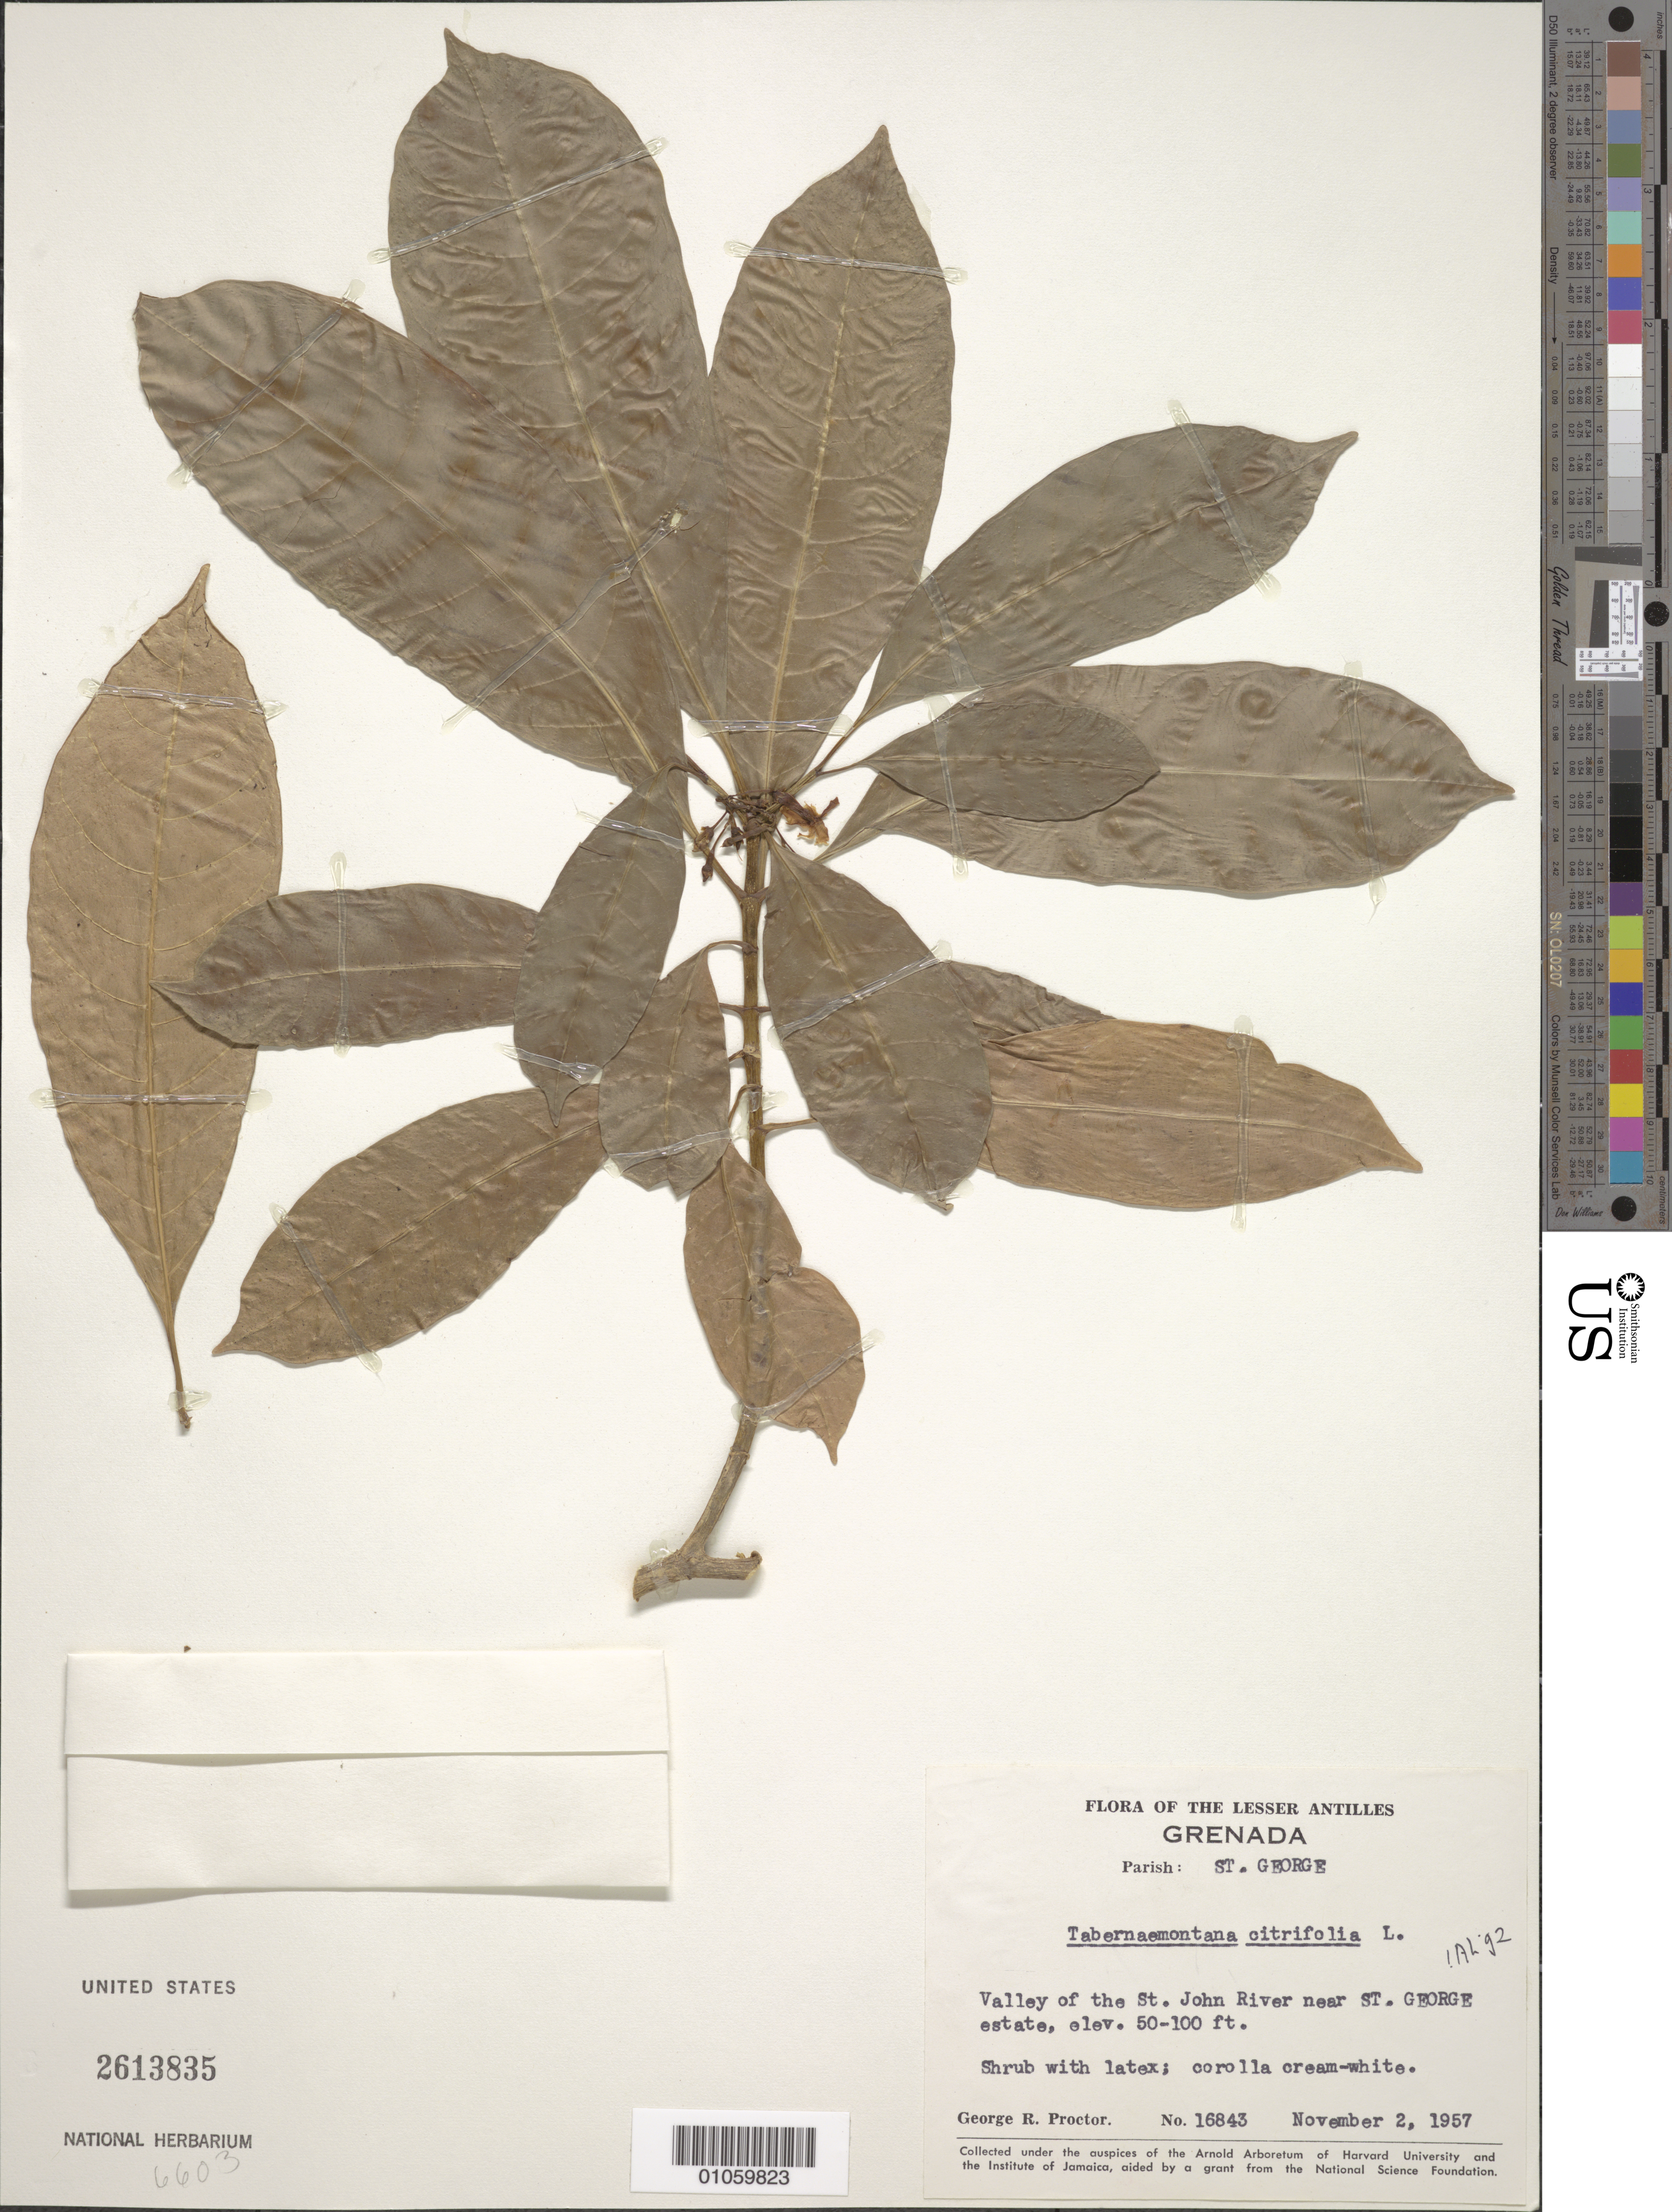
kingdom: Plantae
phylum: Tracheophyta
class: Magnoliopsida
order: Gentianales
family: Apocynaceae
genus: Tabernaemontana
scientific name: Tabernaemontana citrifolia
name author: L.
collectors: G. R. Proctor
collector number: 16843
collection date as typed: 02 Nov 1957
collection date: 1957-11-02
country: Grenada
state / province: Saint George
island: Grenada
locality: Valley of the St. John River near St. George Estate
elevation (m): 15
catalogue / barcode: US 2613835